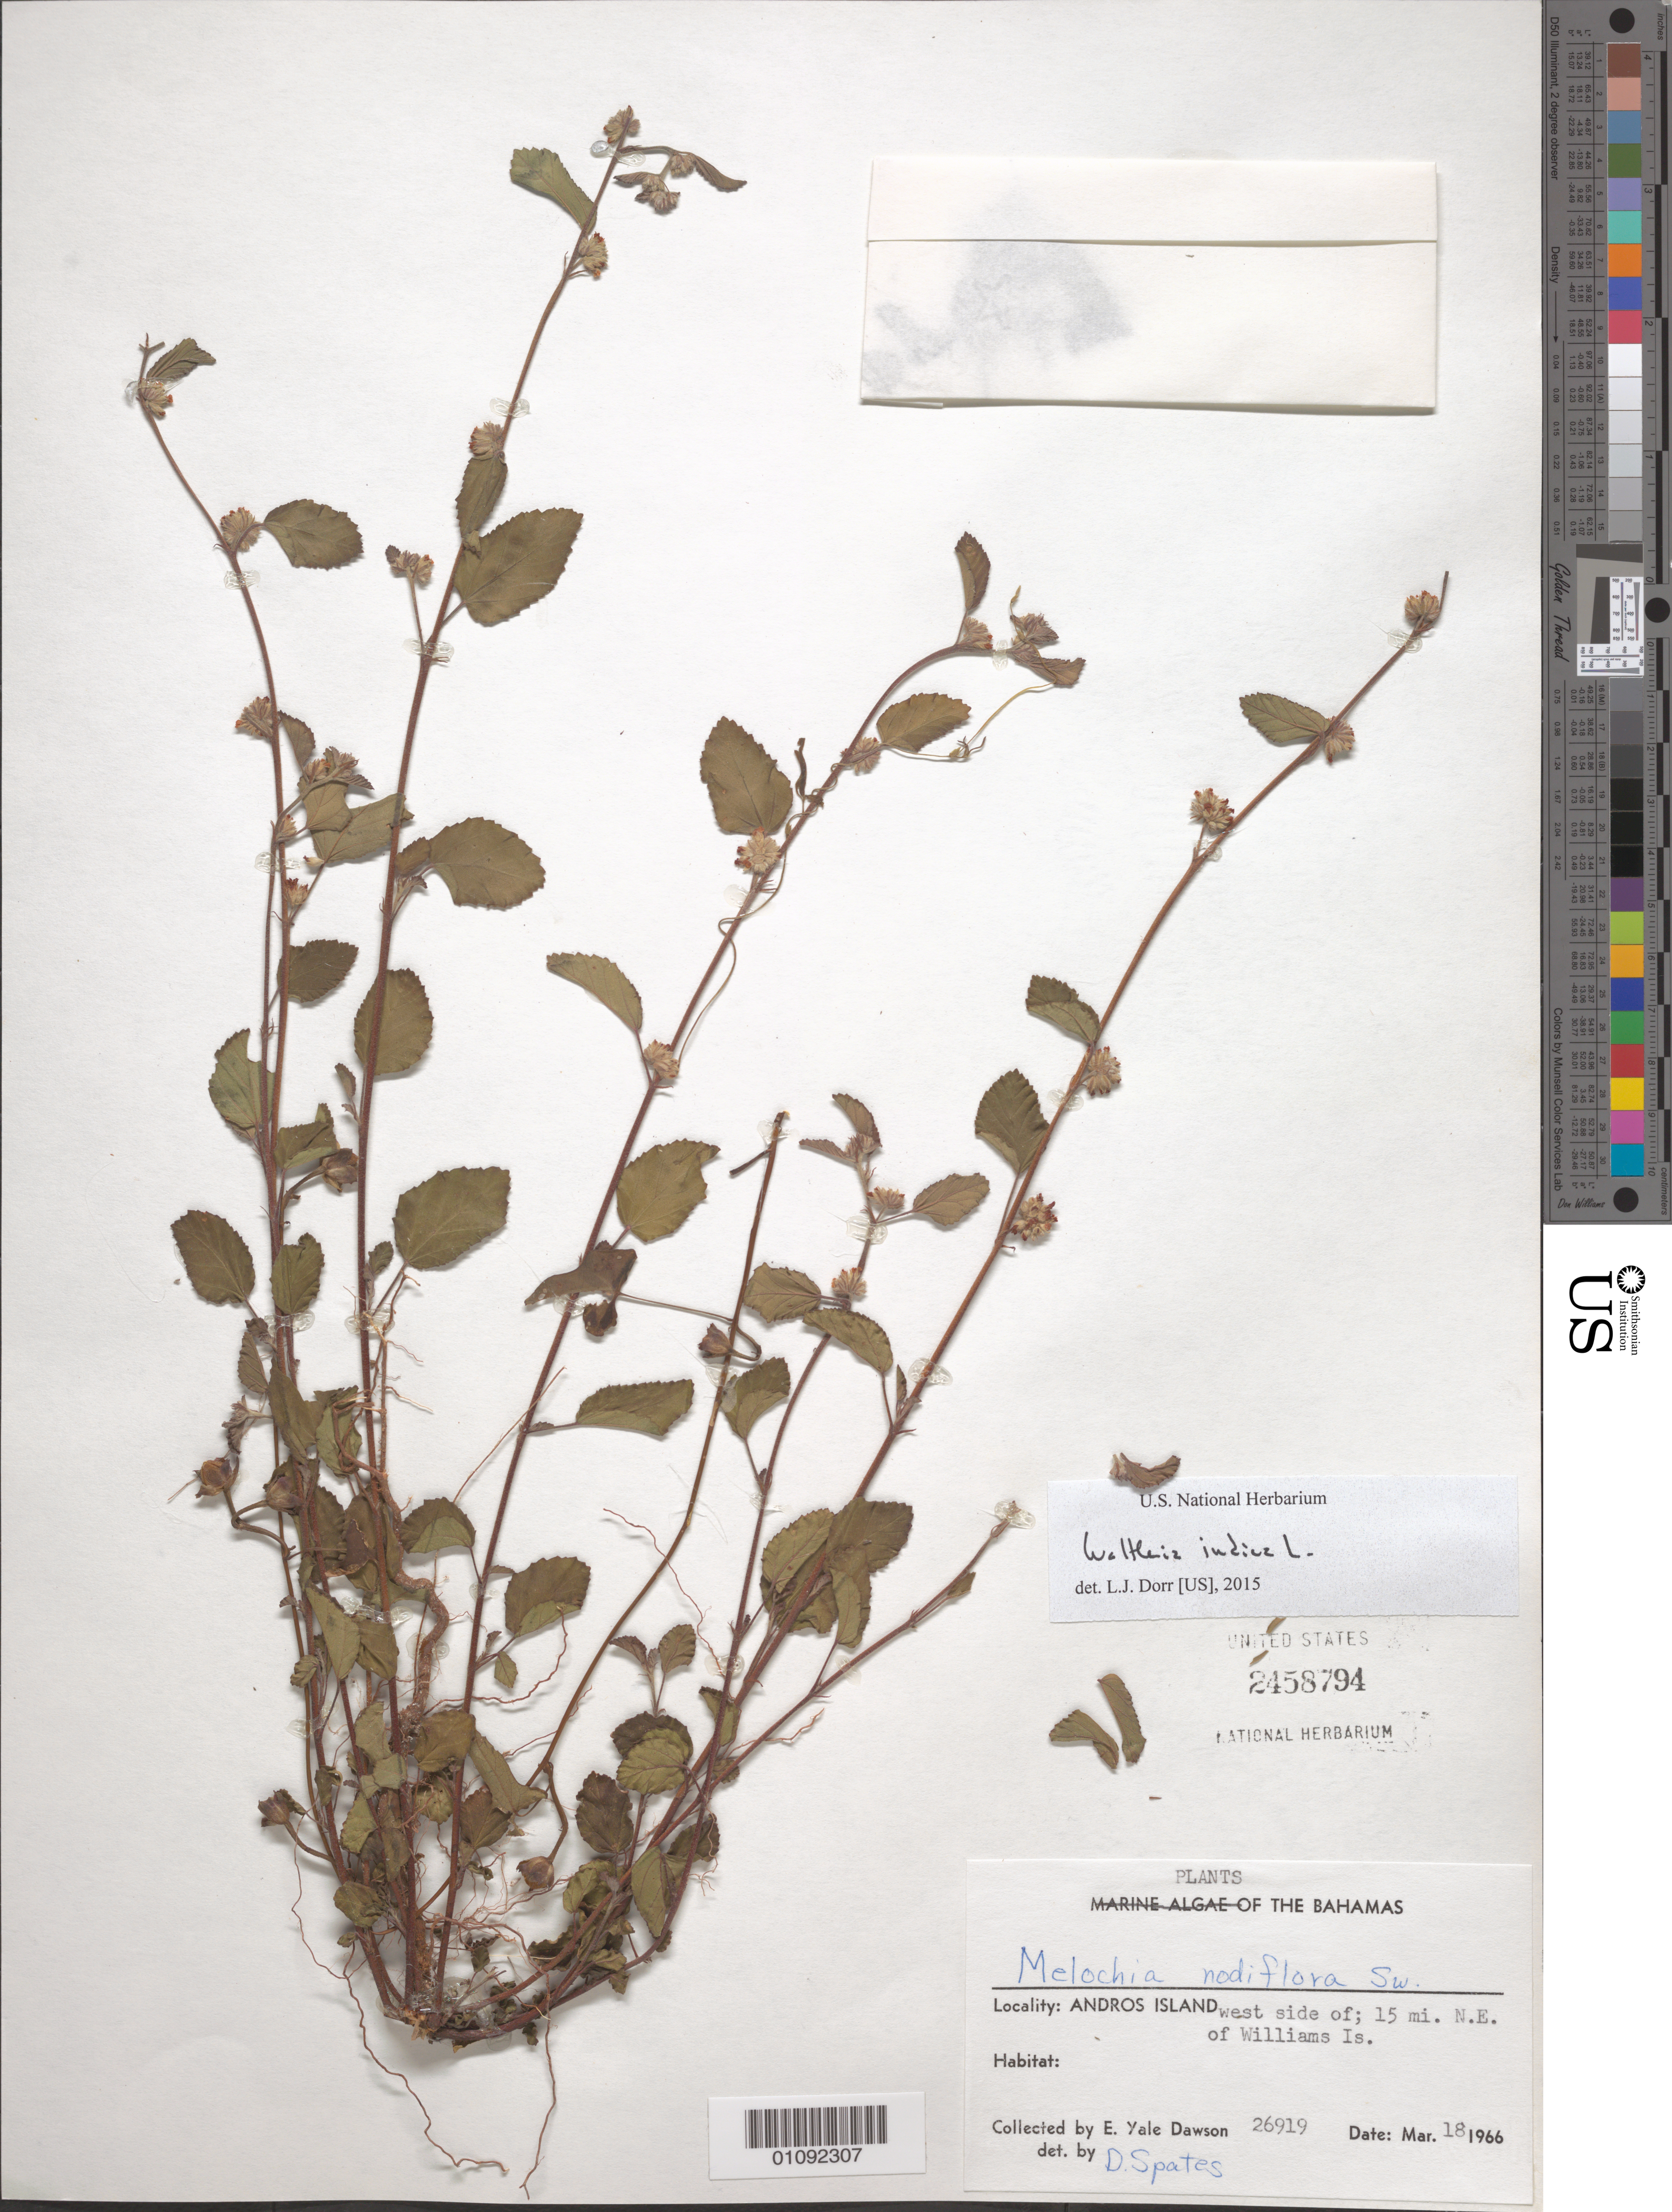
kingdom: Plantae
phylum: Tracheophyta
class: Magnoliopsida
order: Malvales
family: Malvaceae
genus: Waltheria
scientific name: Waltheria indica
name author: L.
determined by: Dorr, L. J., (BOT), Smithsonian Institution - National Museum of Natural History (UNITED STATES)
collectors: E. Y. Dawson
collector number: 26919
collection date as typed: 18 Mar 1966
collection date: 1966-03-18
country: Bahamas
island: Andros I.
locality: W side of Andros Island; 15 mi. NE of Williams Is.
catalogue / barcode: US 2458794